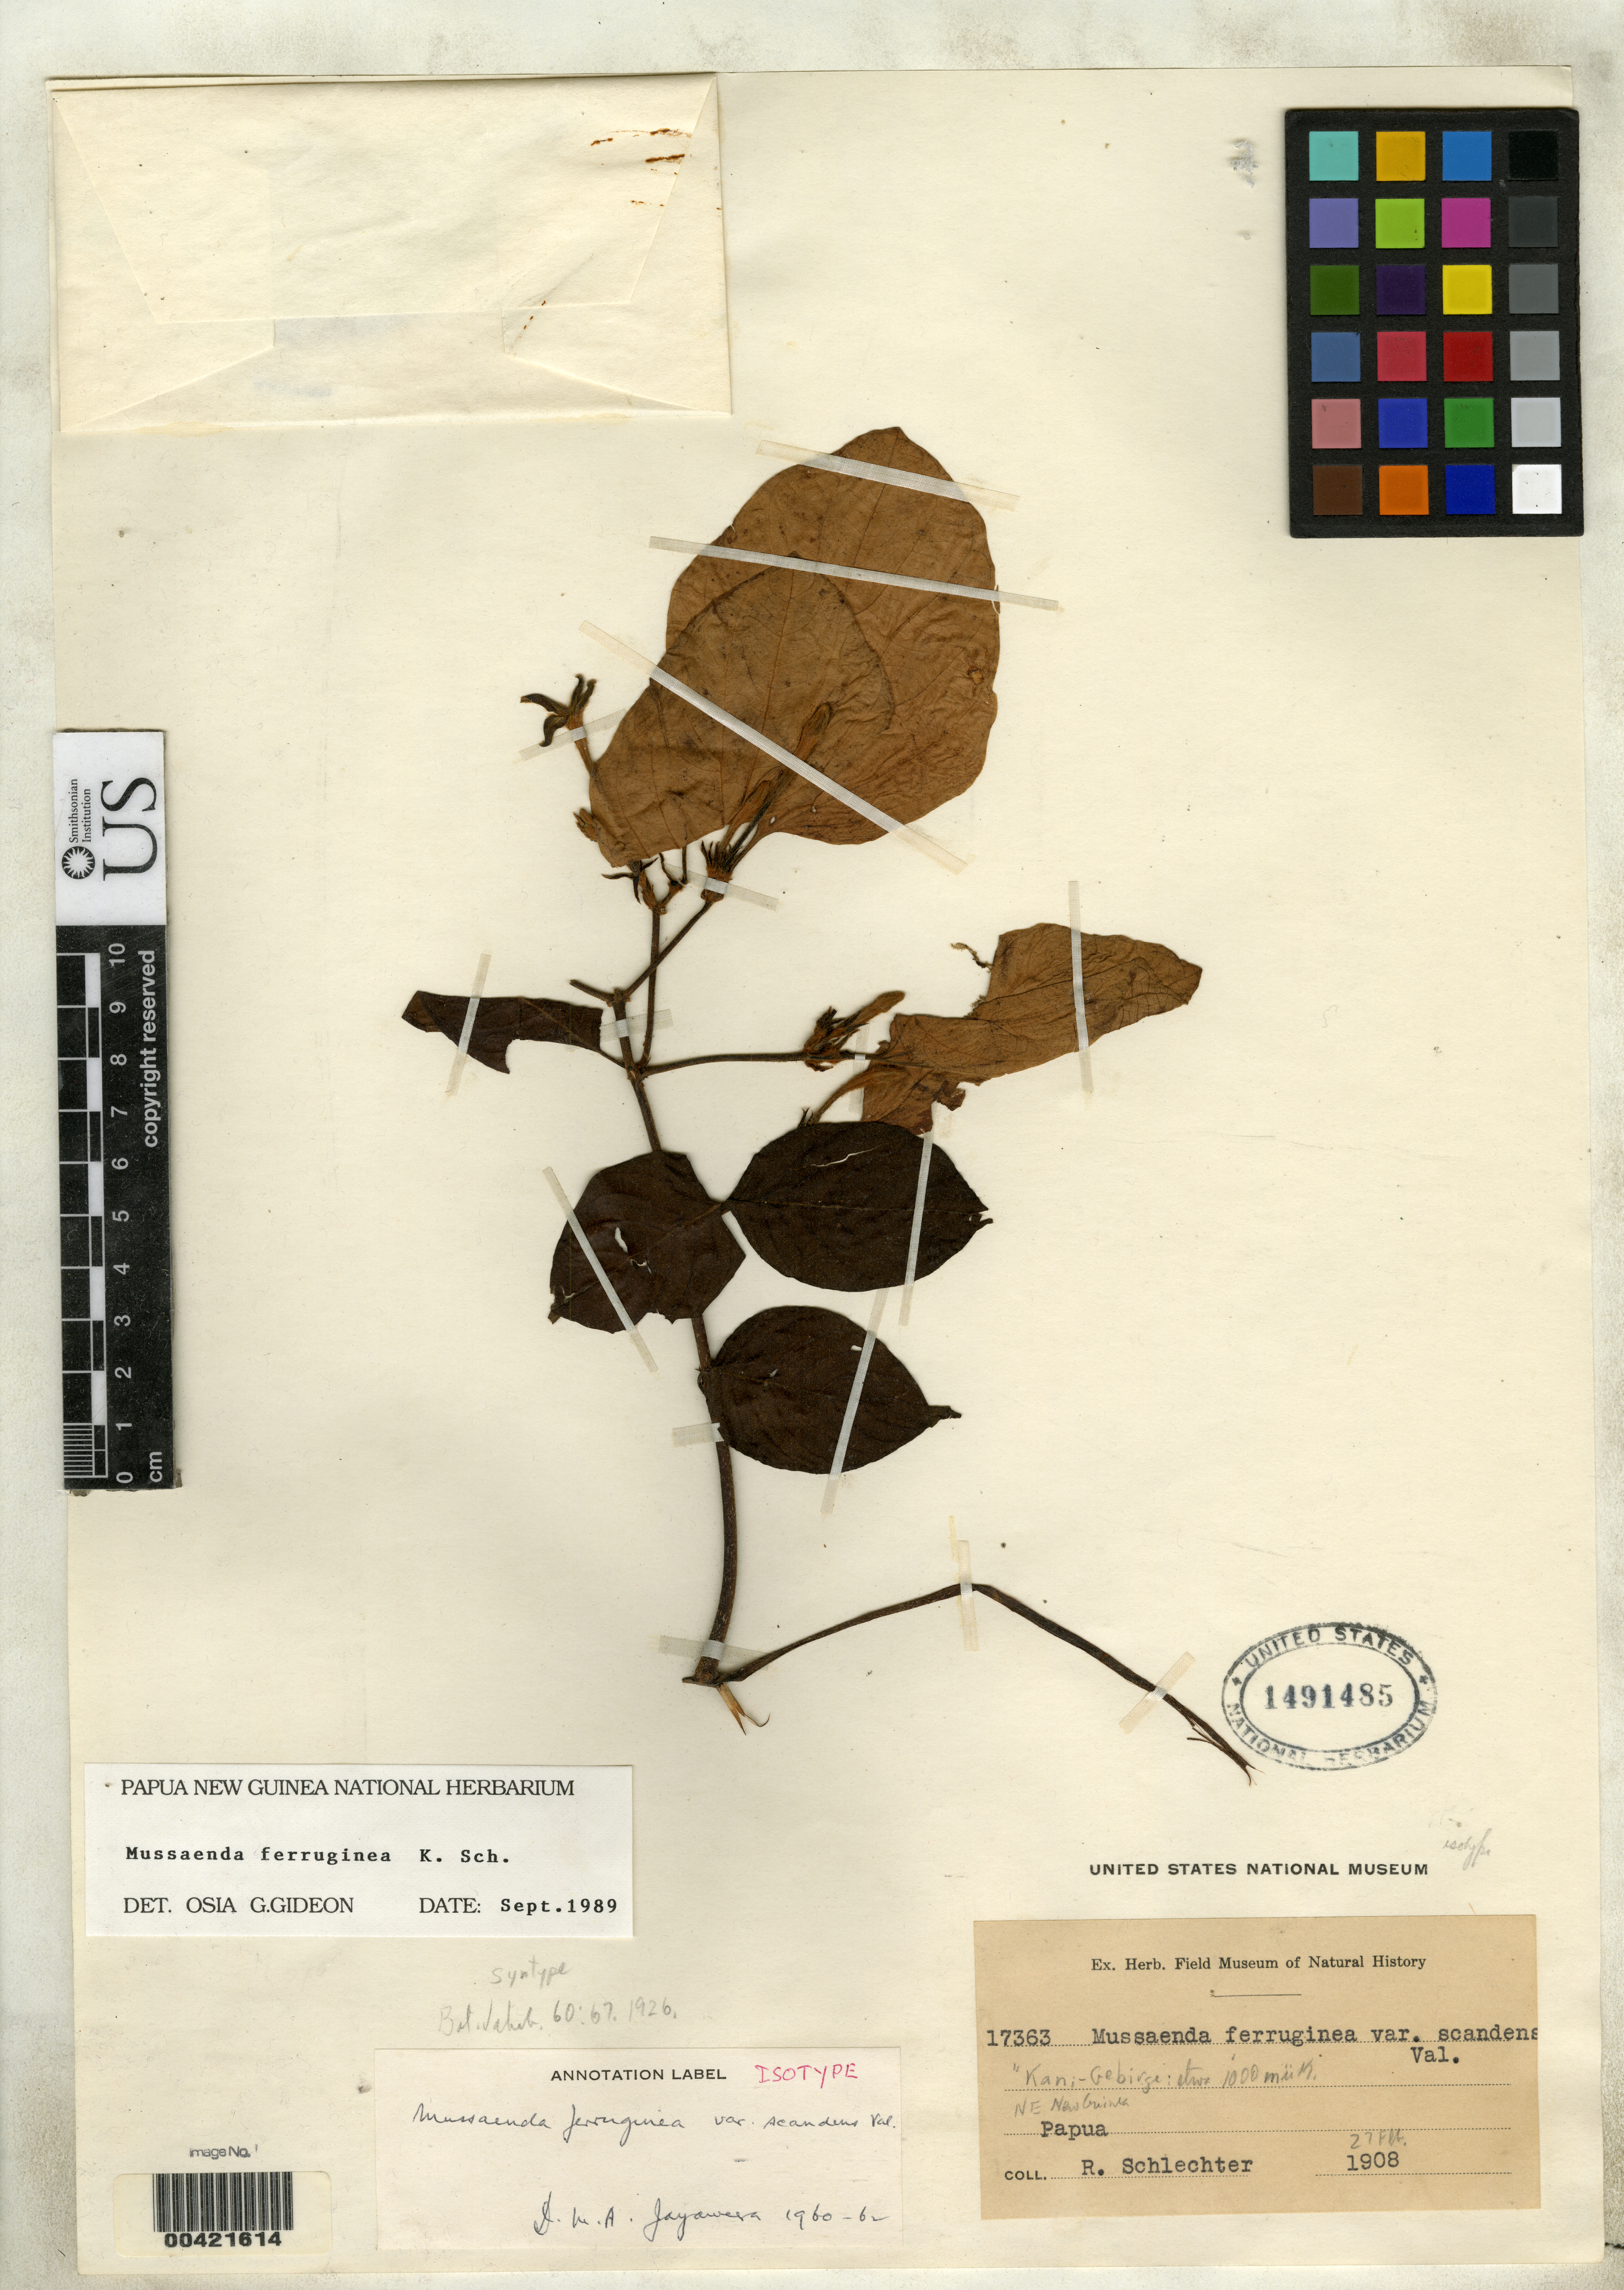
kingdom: Plantae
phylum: Tracheophyta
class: Magnoliopsida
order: Gentianales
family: Rubiaceae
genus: Mussaenda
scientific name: Mussaenda ferruginea var. scandens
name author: Valeton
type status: Isotype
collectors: F. R. R. Schlechter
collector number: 17363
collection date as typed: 27 Feb 1908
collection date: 1908-02-27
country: Papua New Guinea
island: New Guinea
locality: Kani-gebirge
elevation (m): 1000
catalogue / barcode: US 1491485